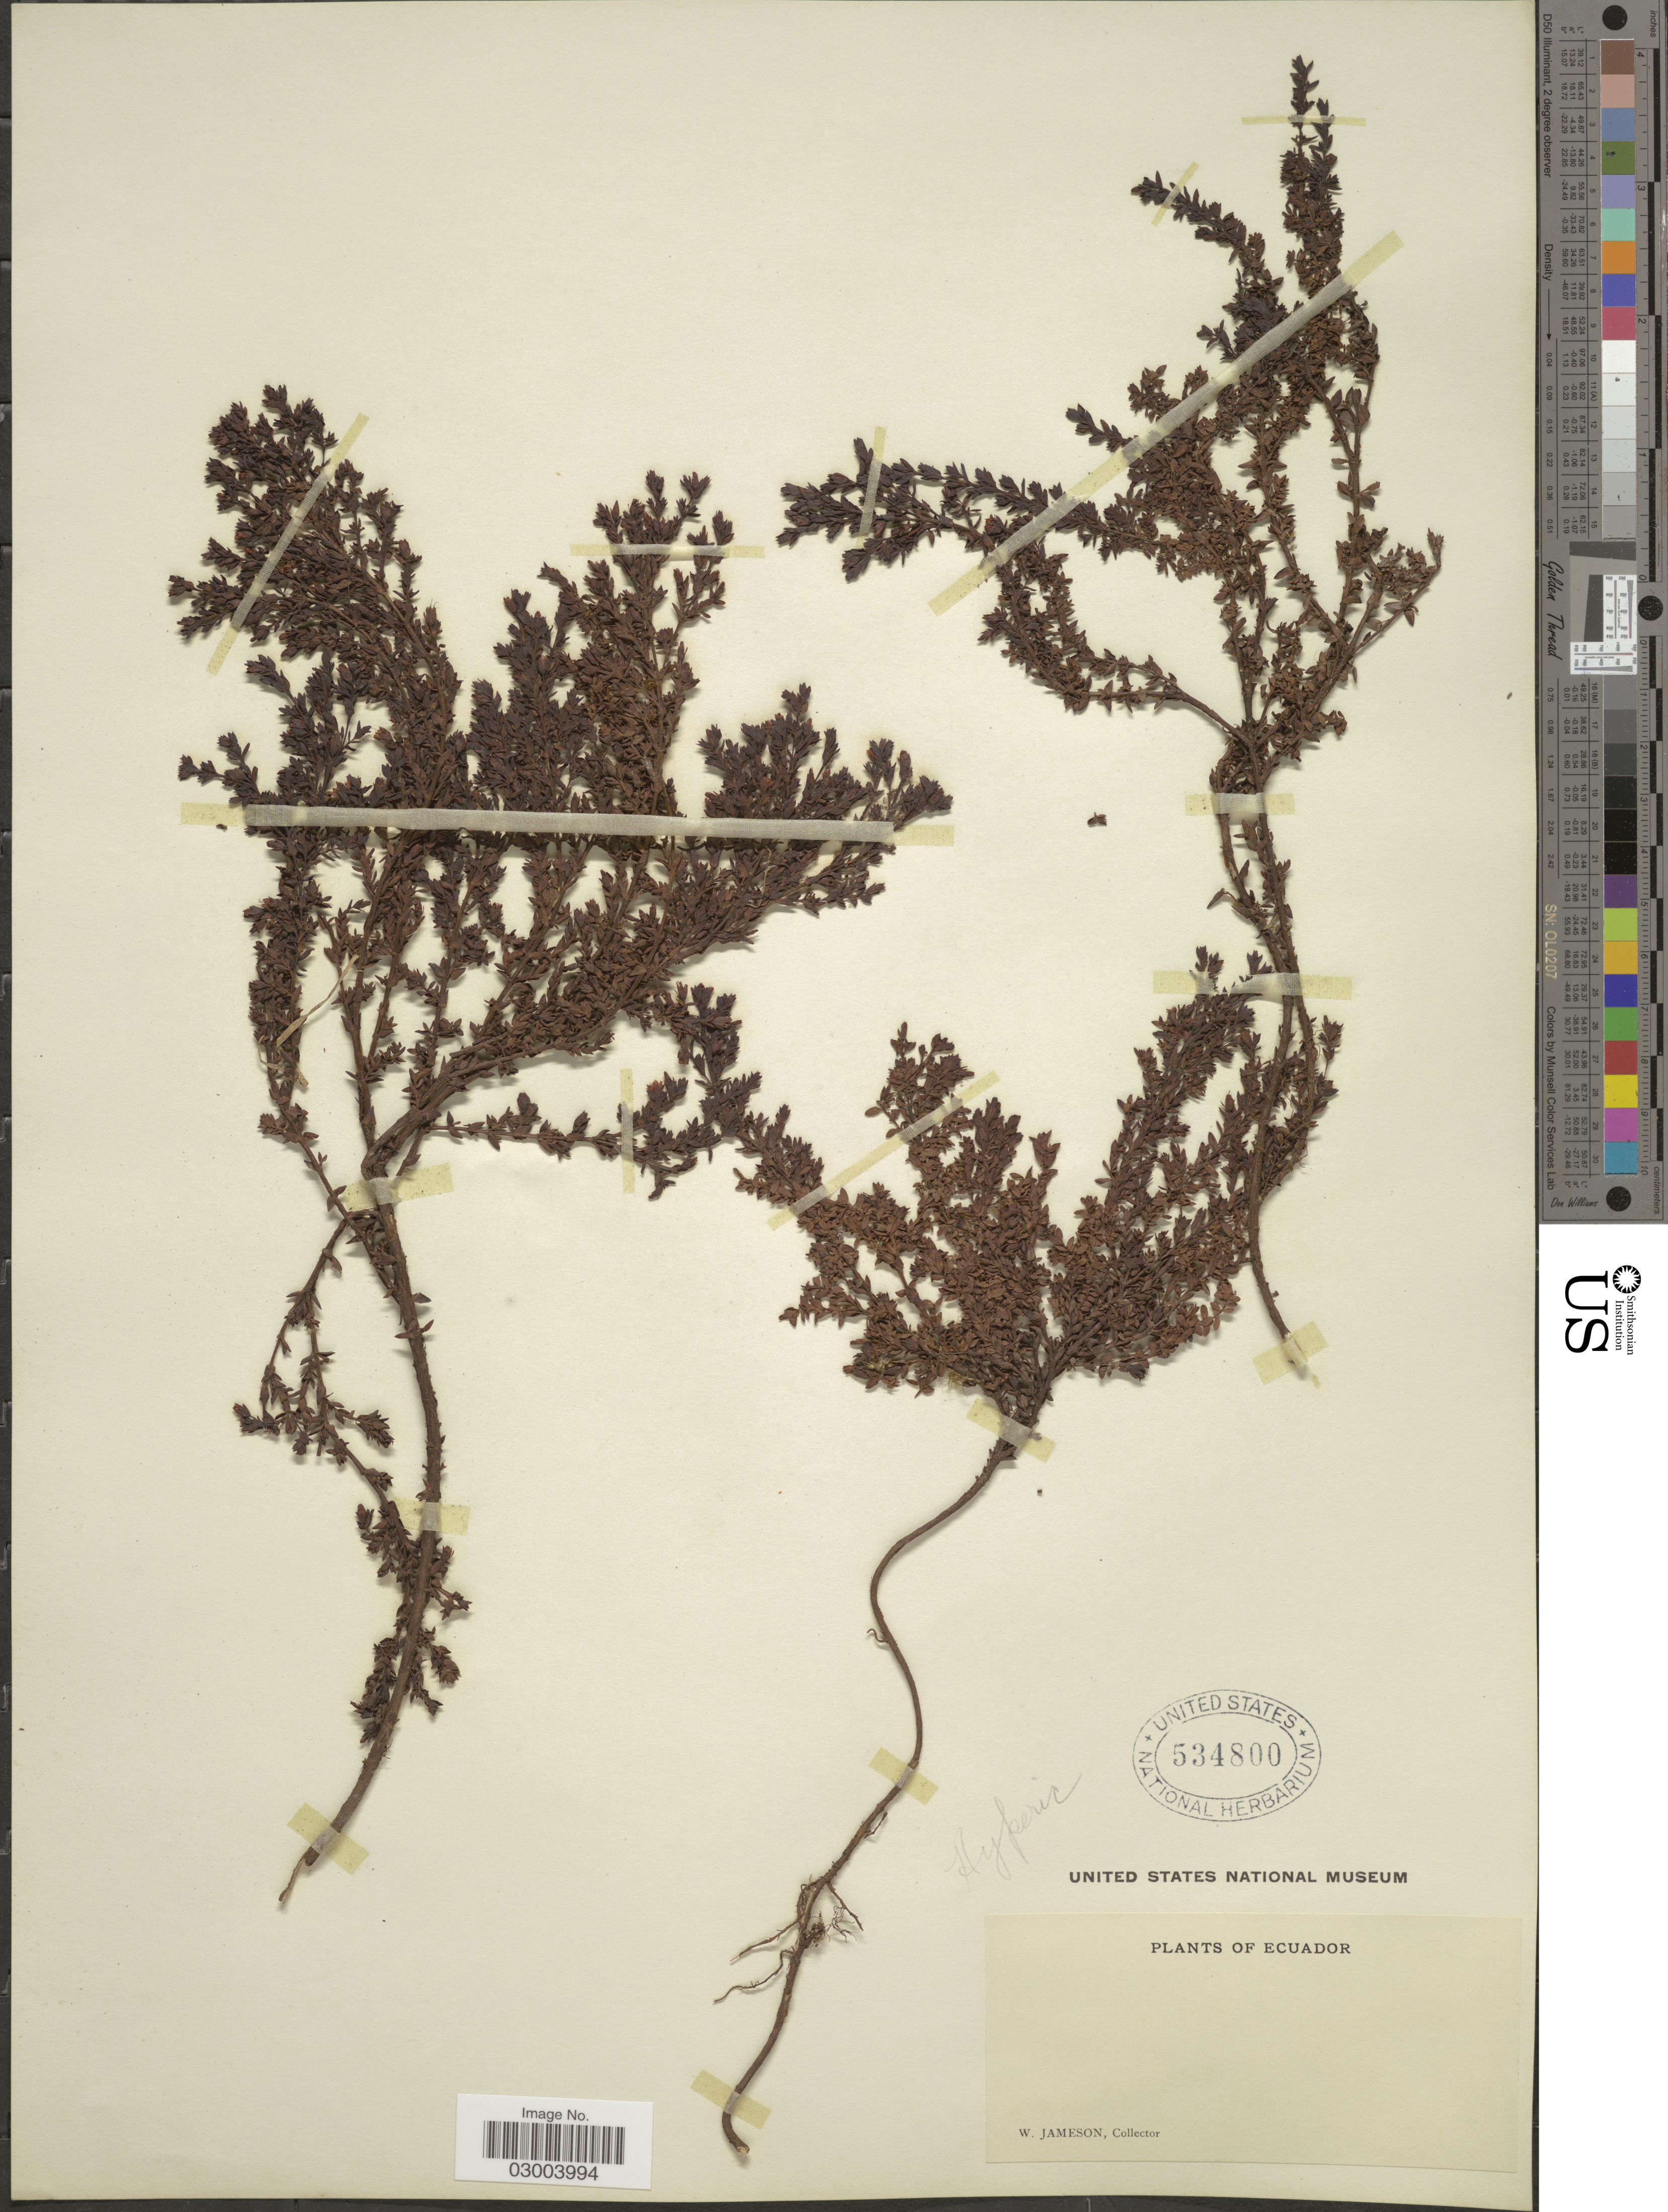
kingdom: Plantae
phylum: Tracheophyta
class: Magnoliopsida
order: Malpighiales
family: Hypericaceae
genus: Hypericum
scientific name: Hypericum loxense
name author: Benth.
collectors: W. Jameson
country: Ecuador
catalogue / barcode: US 534800